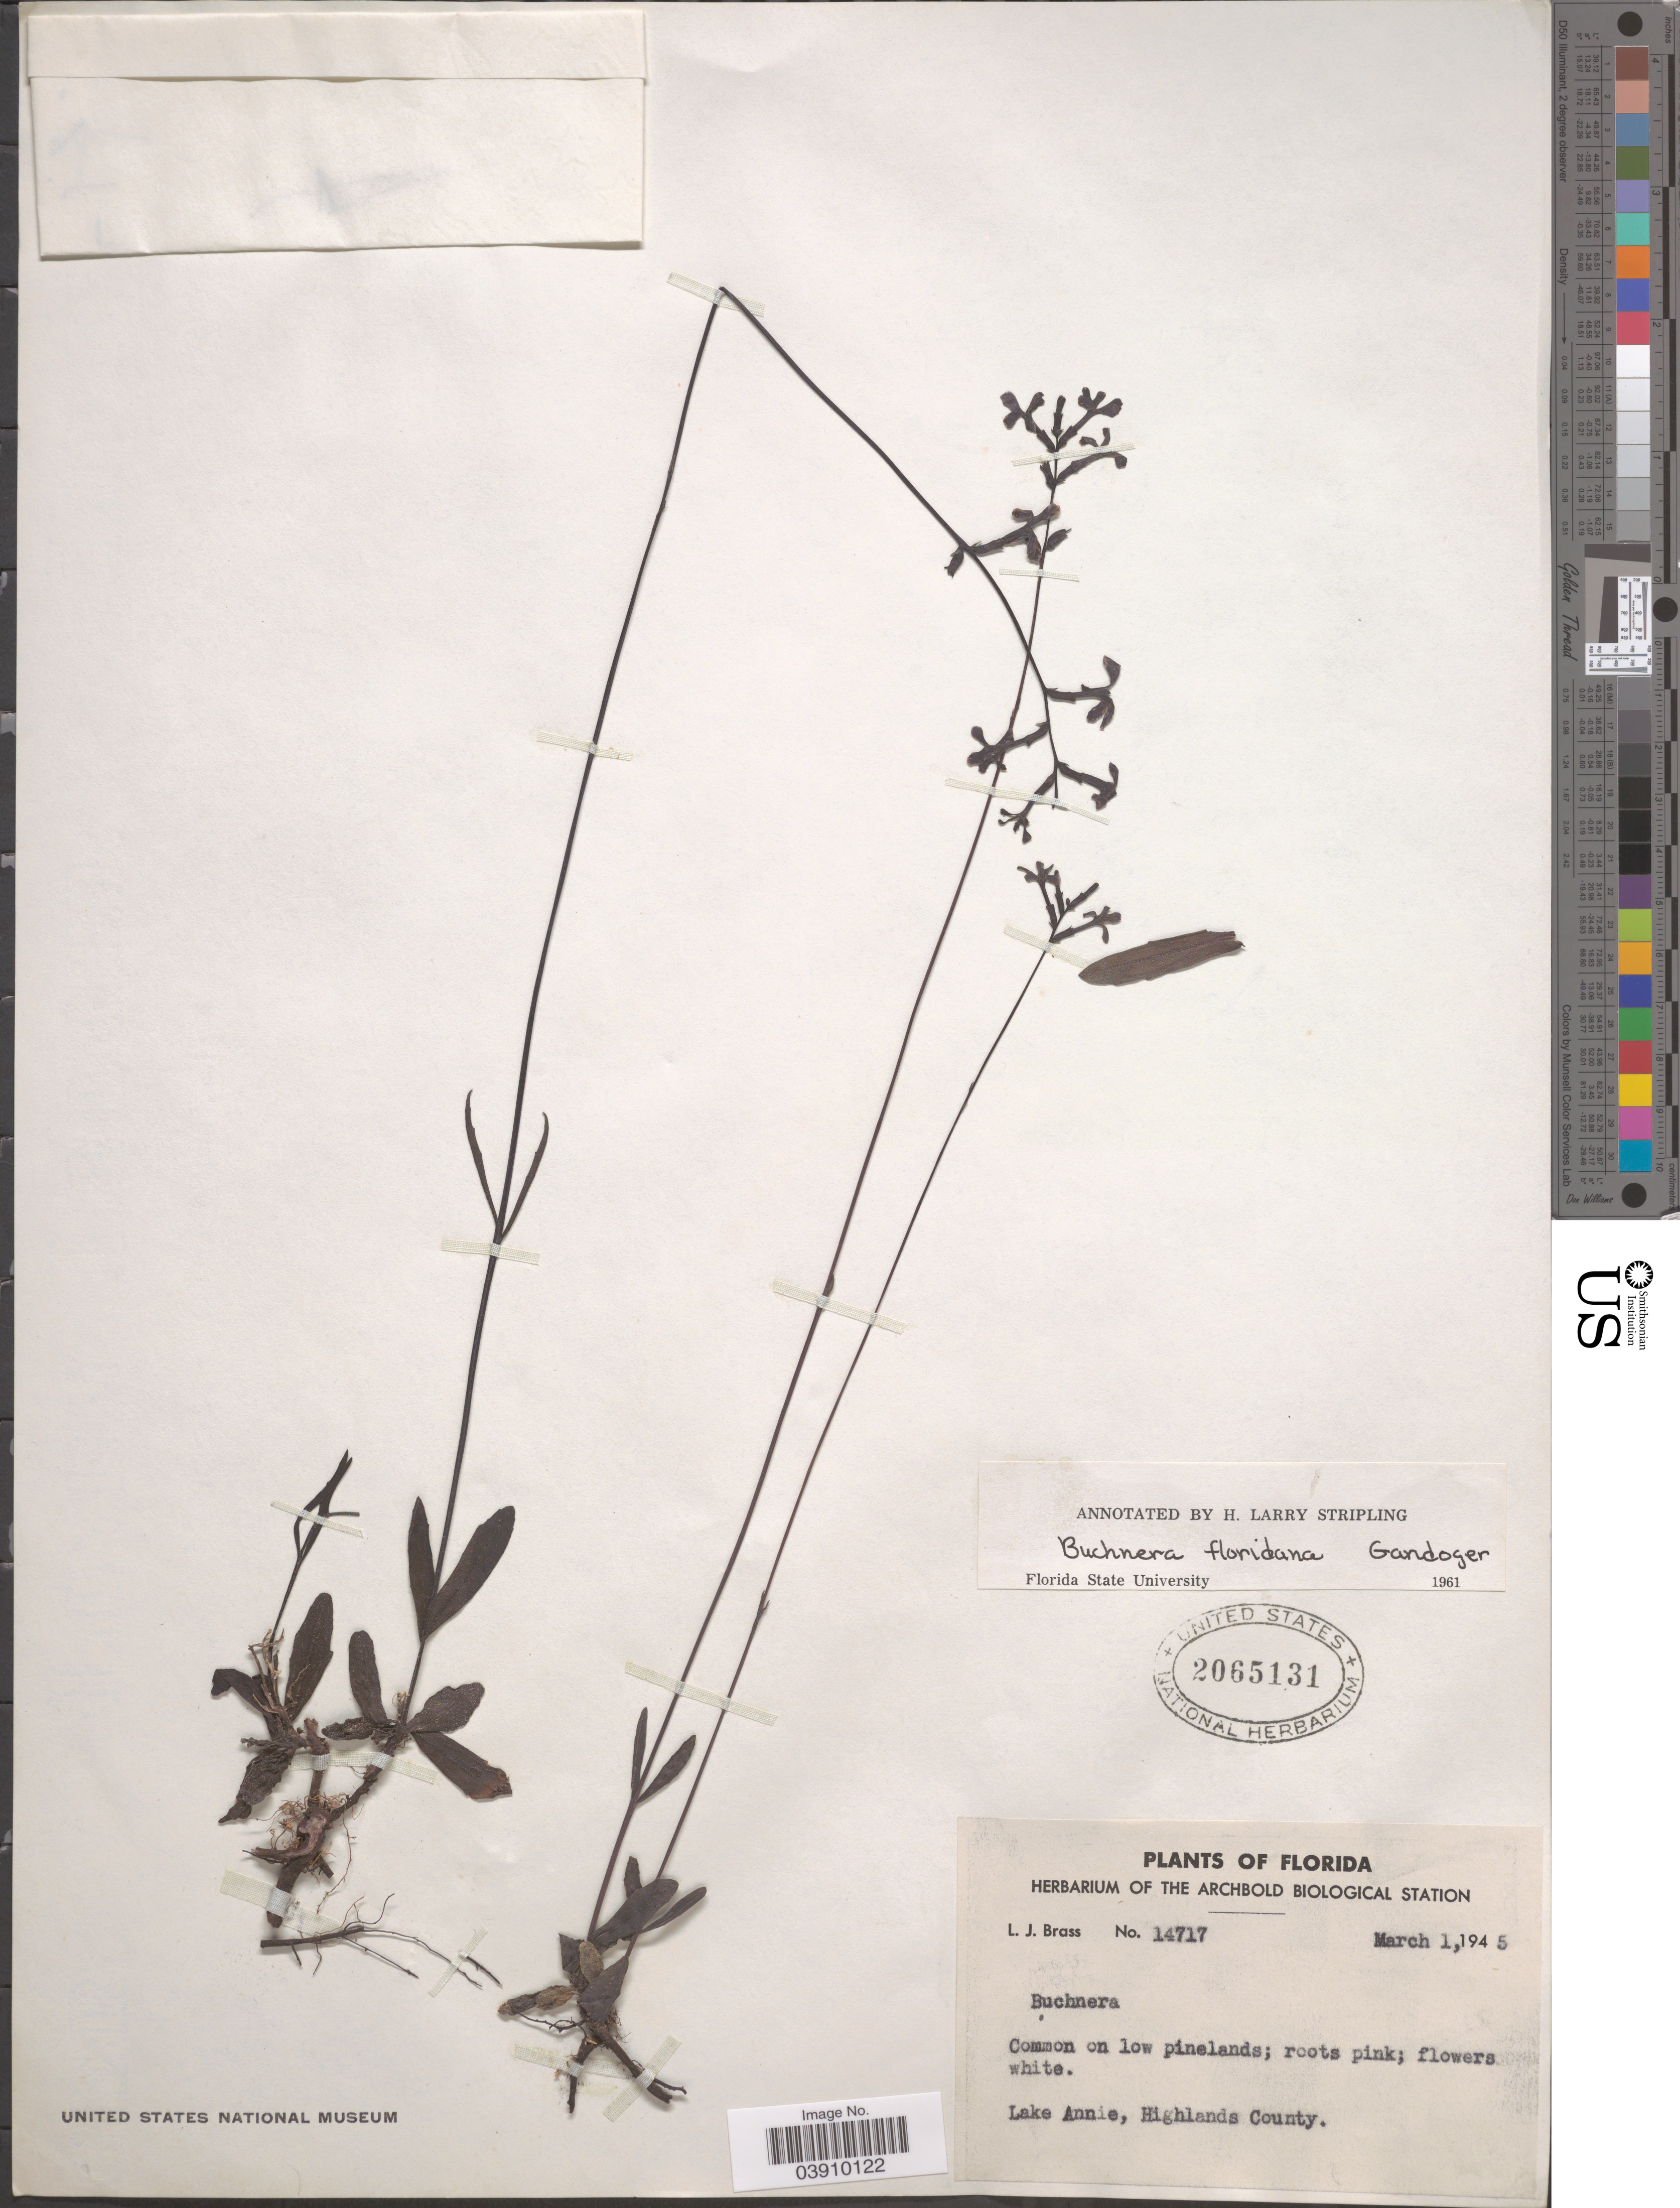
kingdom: Plantae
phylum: Tracheophyta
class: Magnoliopsida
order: Lamiales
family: Orobanchaceae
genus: Buchnera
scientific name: Buchnera floridana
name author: Gand.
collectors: L. J. Brass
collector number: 14717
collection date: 1945-03-01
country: United States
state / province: Florida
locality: Lake Annie, Highlands County.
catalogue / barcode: US 2065131